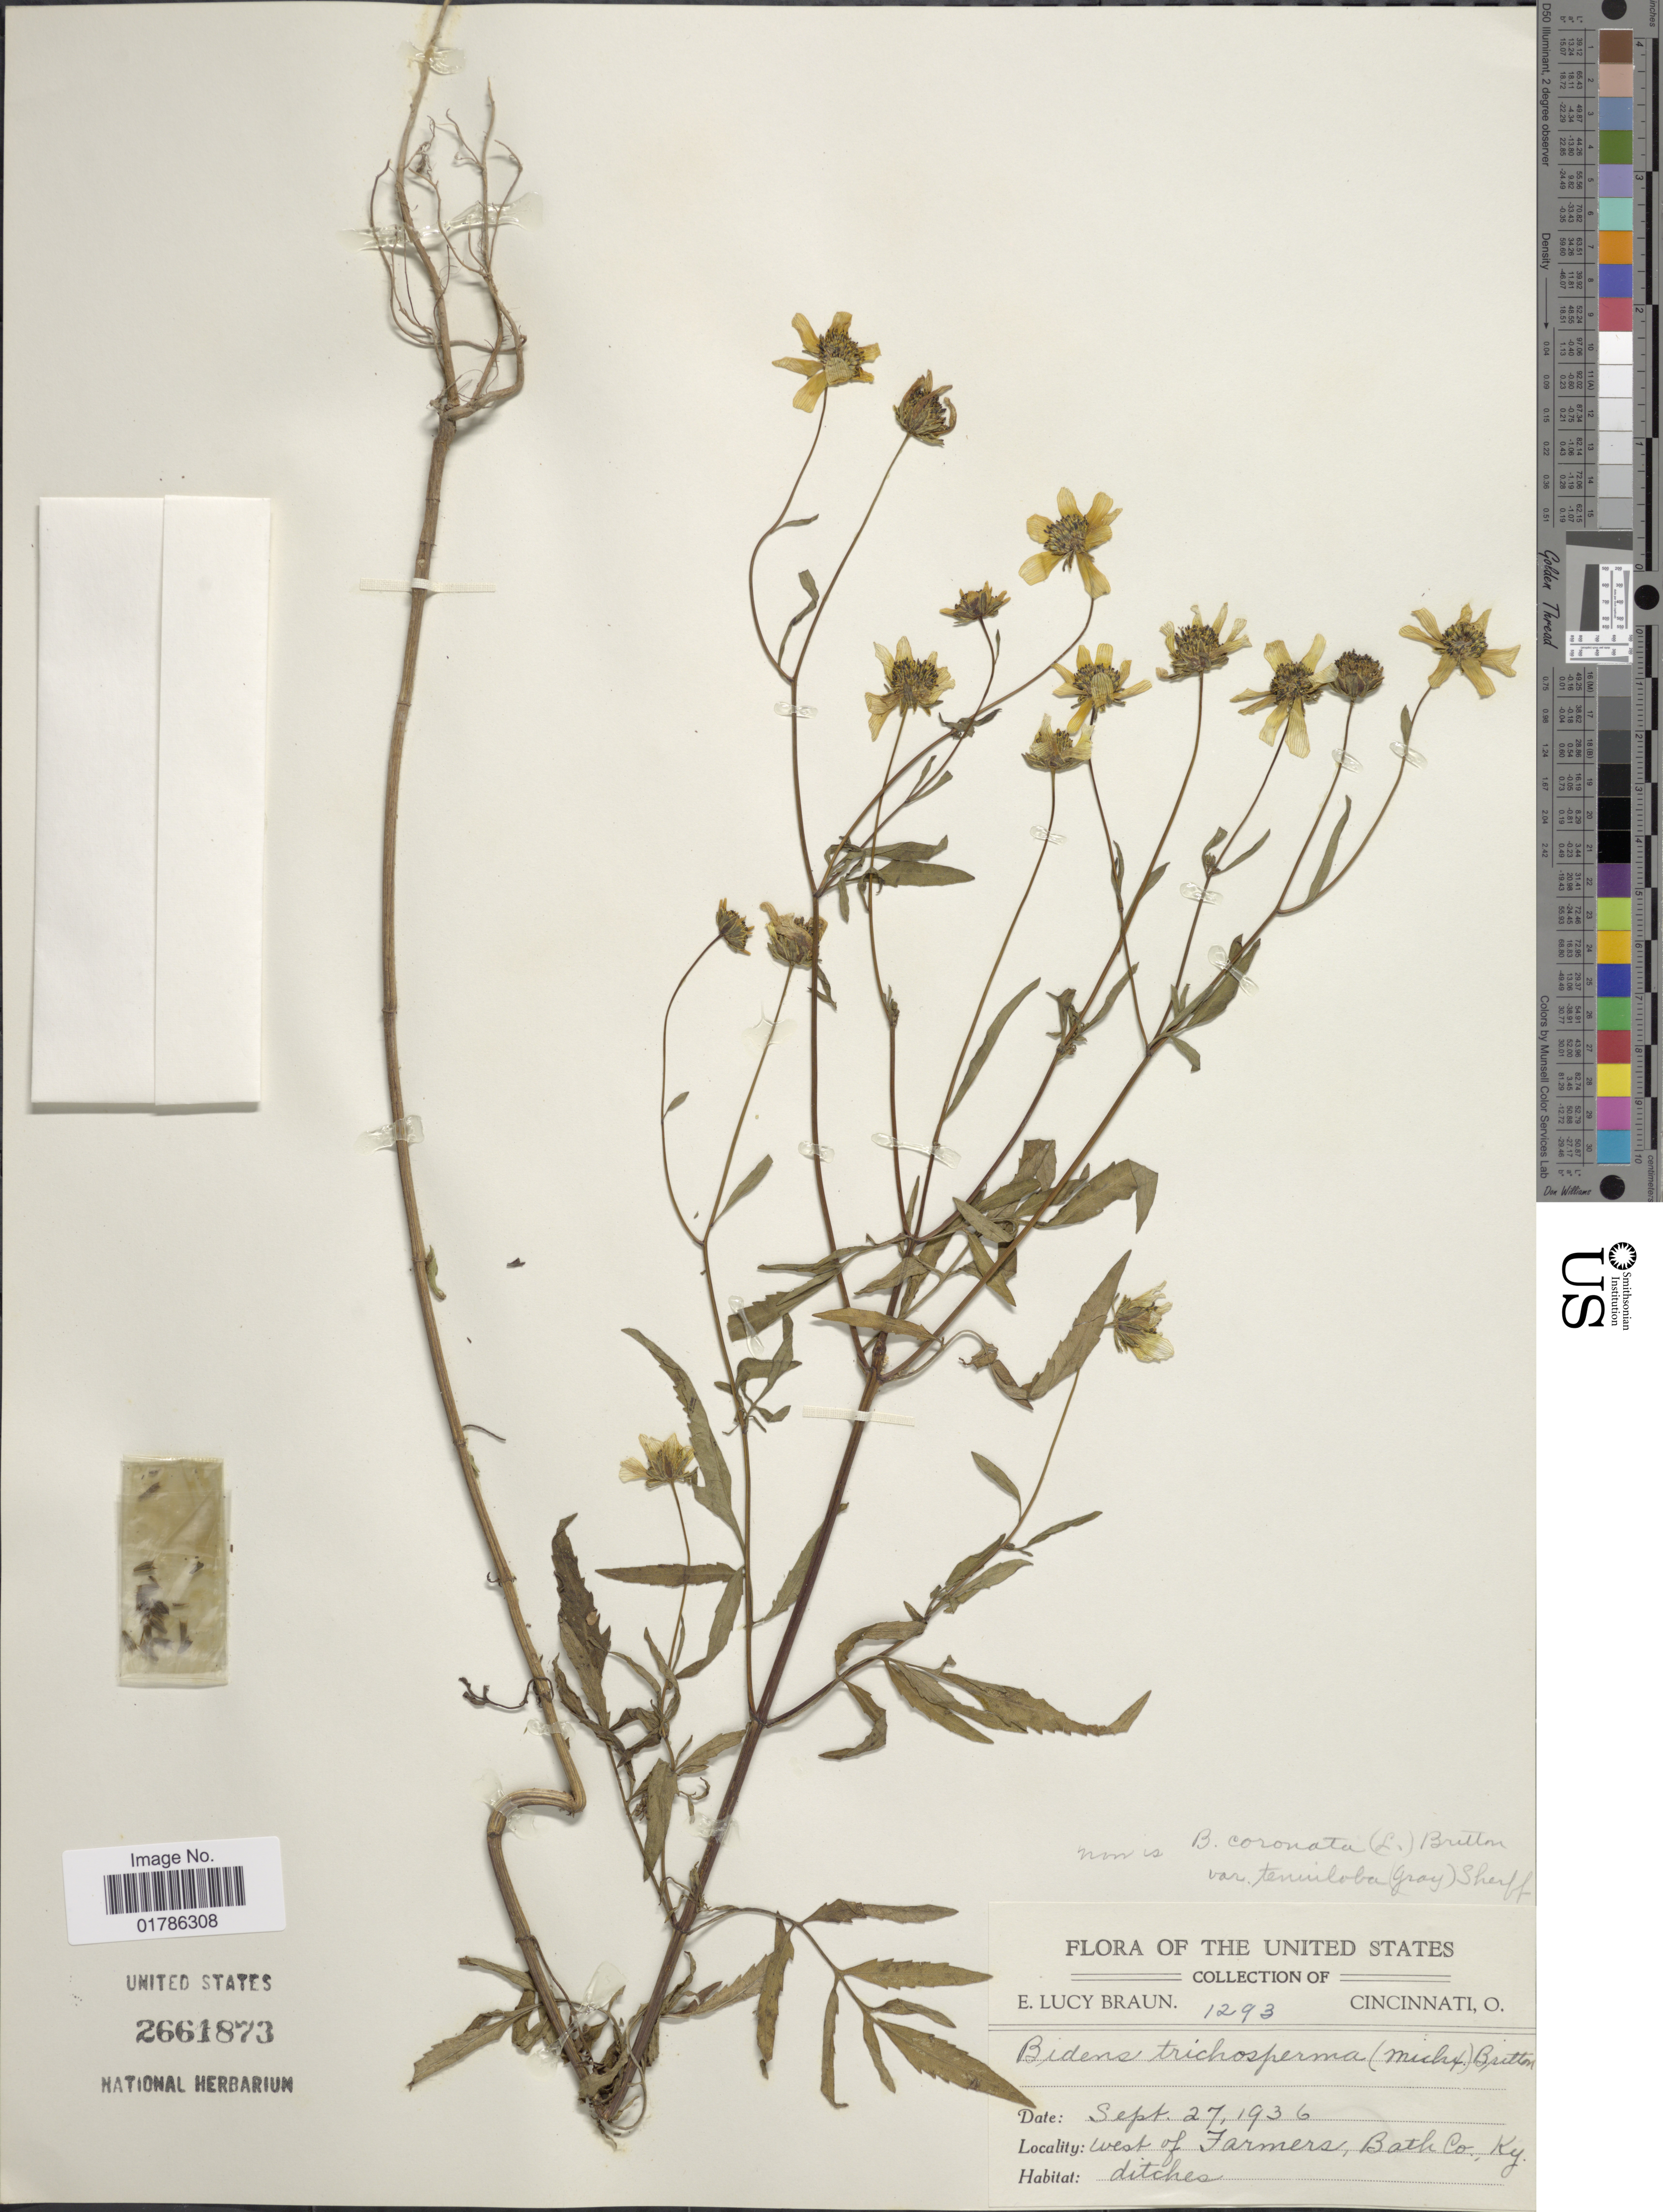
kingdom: Plantae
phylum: Tracheophyta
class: Magnoliopsida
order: Asterales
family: Asteraceae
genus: Bidens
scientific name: Bidens coronata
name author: (L.) Britton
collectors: E. L. Braun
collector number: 1293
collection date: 1936-09-27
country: United States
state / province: Kentucky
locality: West of Farmers, Bath Co.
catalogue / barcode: US 2661873